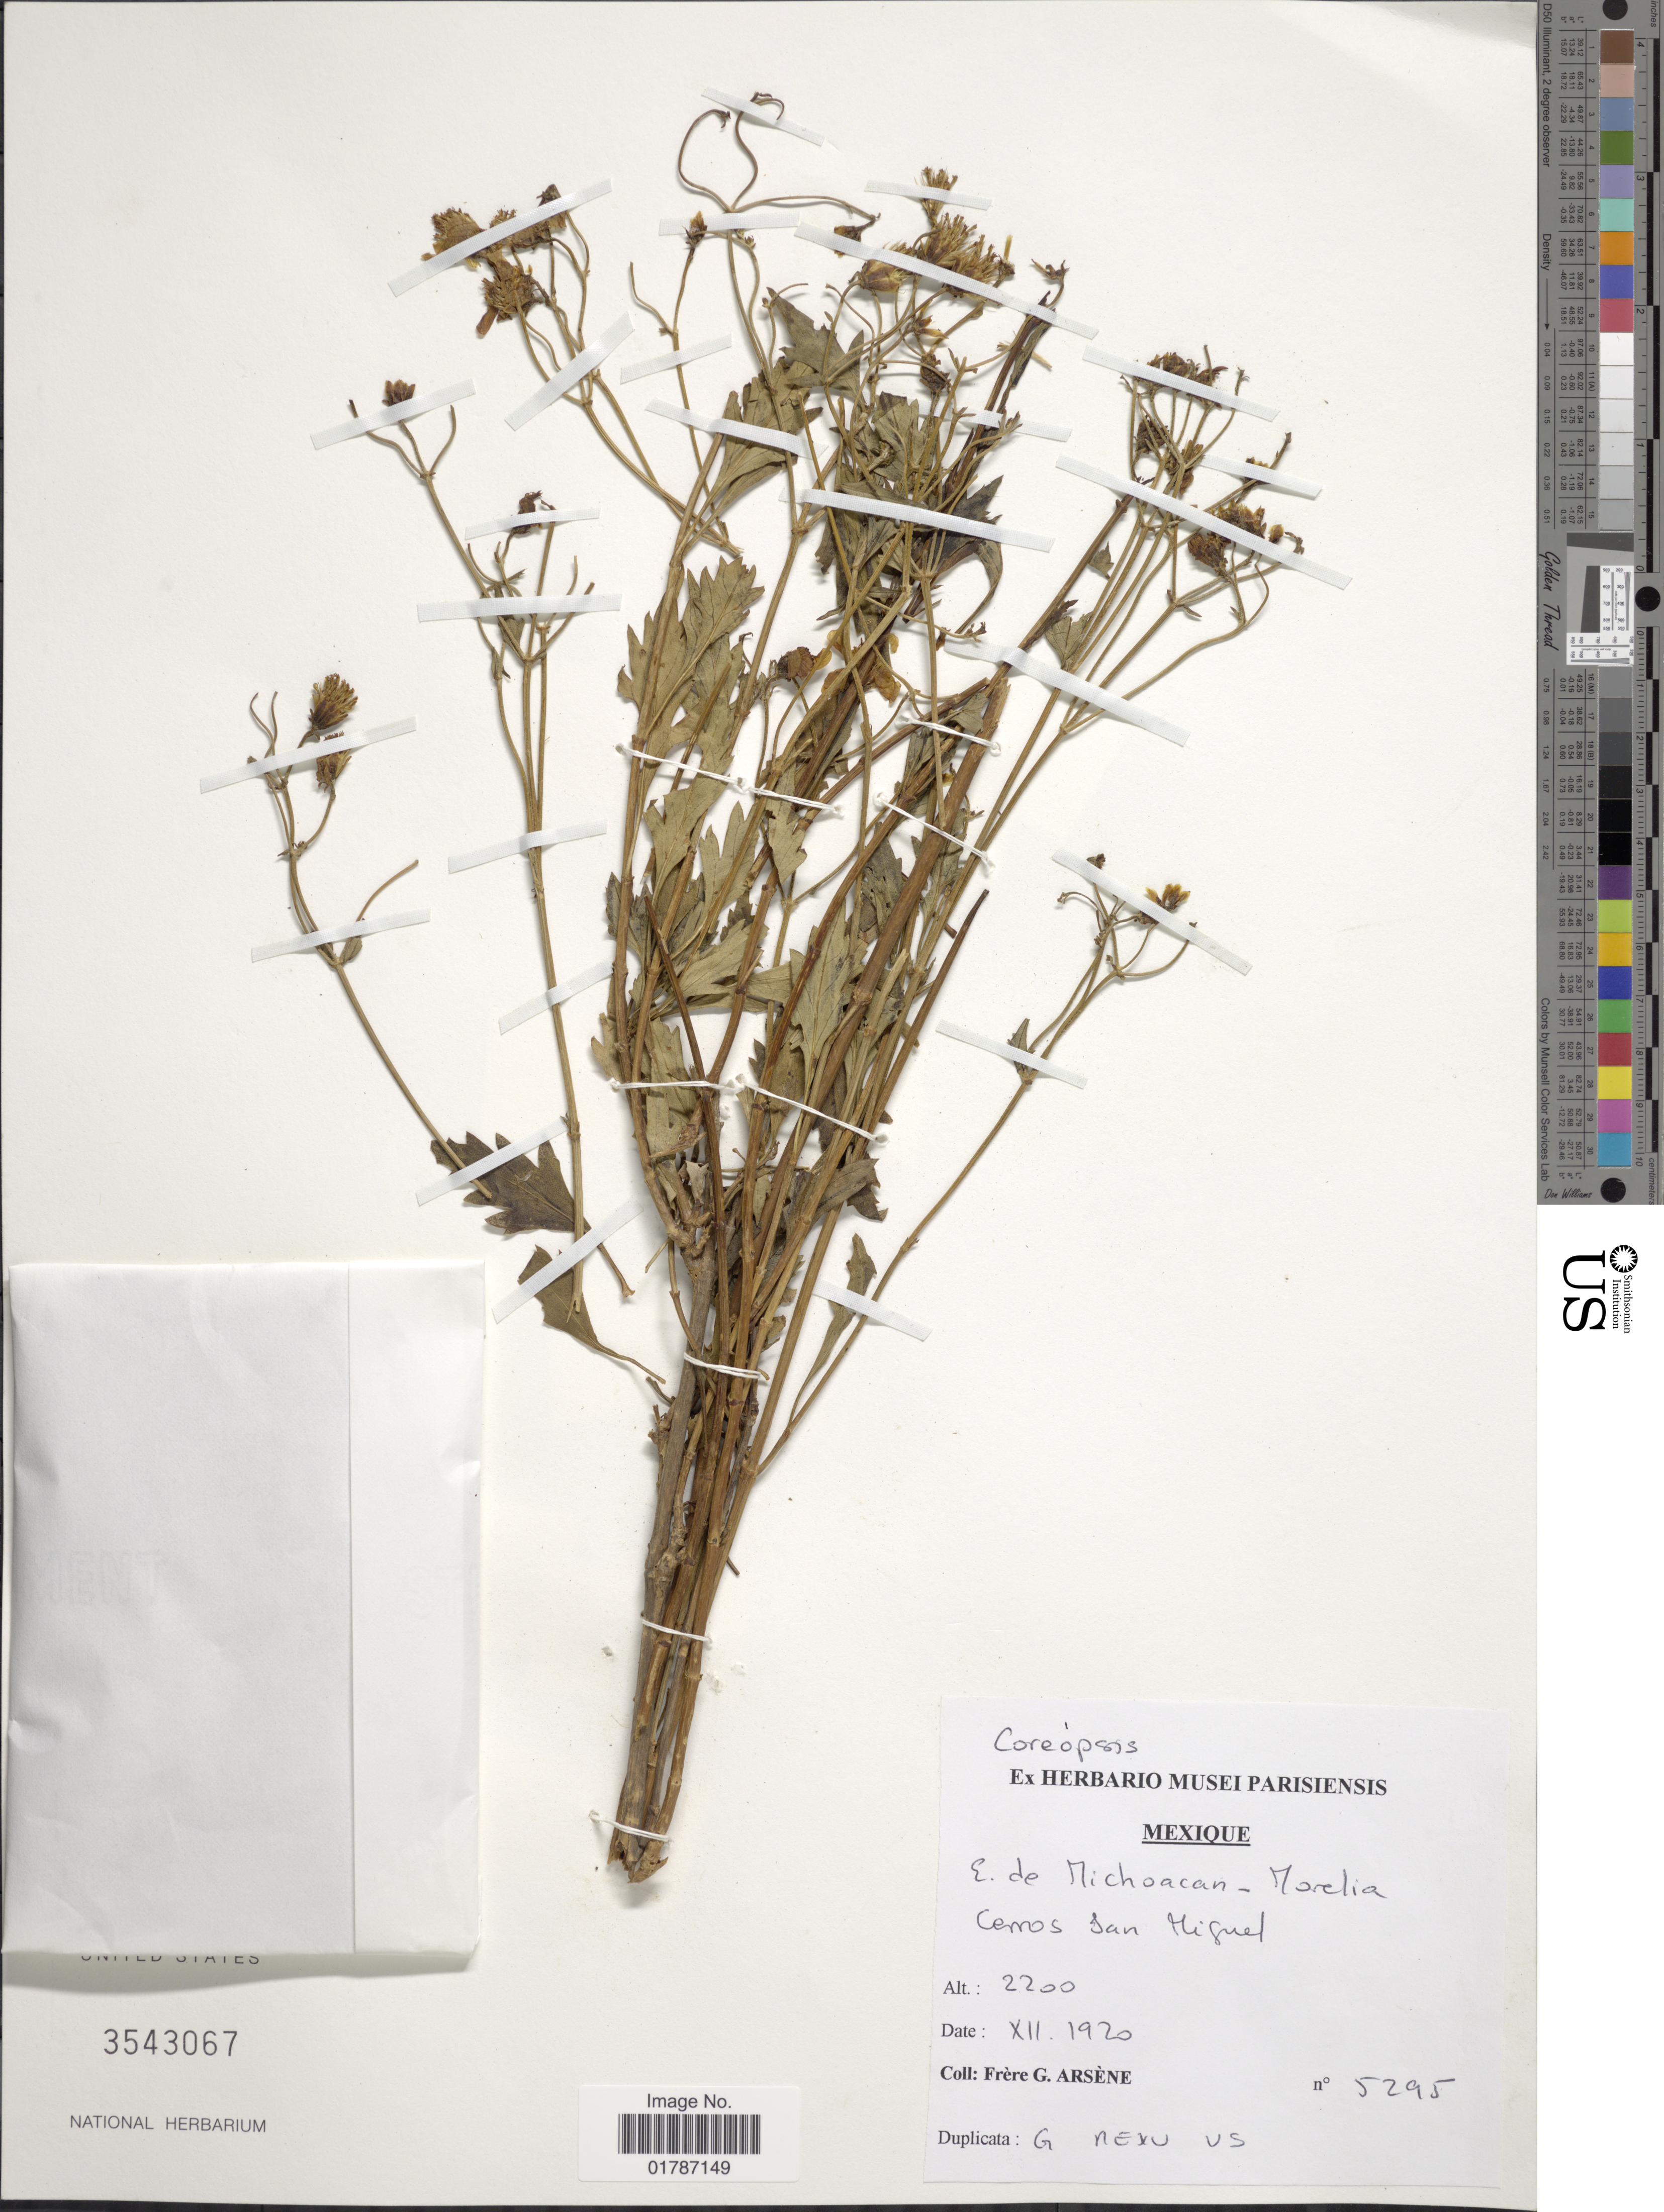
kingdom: Plantae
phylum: Tracheophyta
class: Magnoliopsida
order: Asterales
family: Asteraceae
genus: Bidens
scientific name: Bidens aurea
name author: (Aiton) Sherff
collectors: Bro. G. Arsène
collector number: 5295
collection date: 1920-12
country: Mexico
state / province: Michoacán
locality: E. de Michoacan, Morelia, Cemos San Miguel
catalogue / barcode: US 3543067